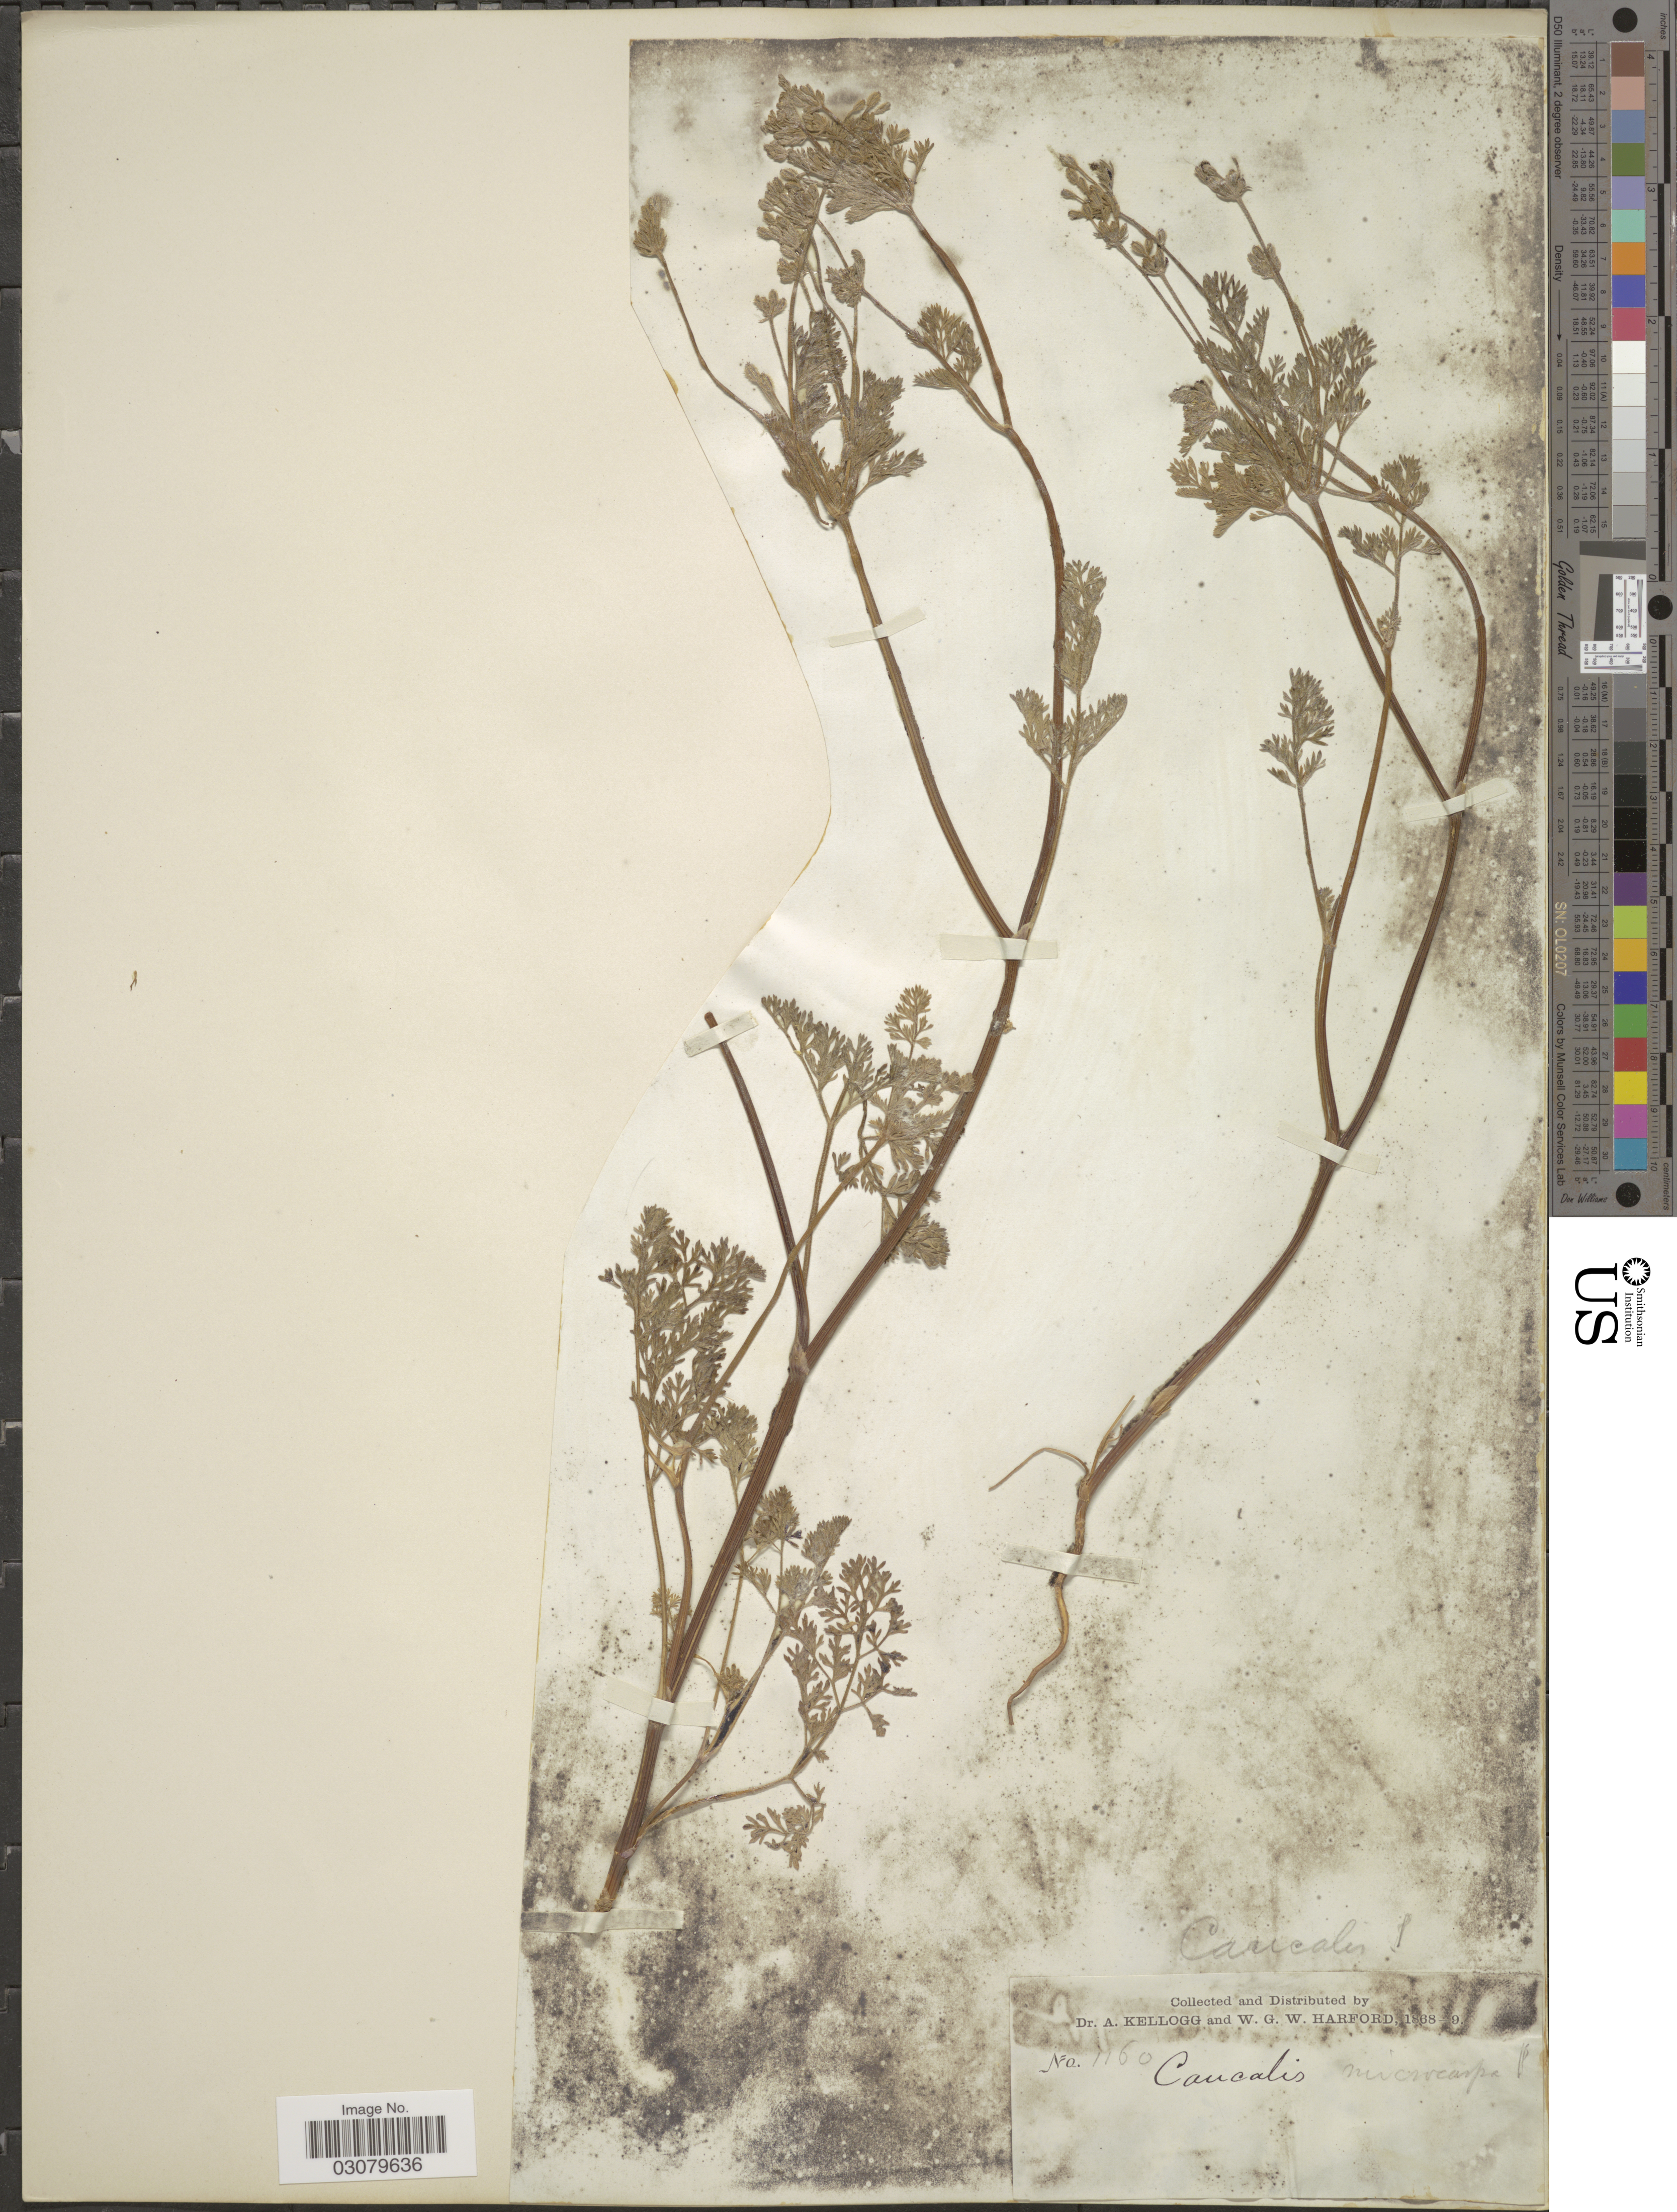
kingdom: Plantae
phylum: Tracheophyta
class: Magnoliopsida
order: Apiales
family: Apiaceae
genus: Caucalis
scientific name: Caucalis microcarpa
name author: Hook. & Arn.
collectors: A. Kellogg & W. G. W. Harford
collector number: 1160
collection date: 1868/1869